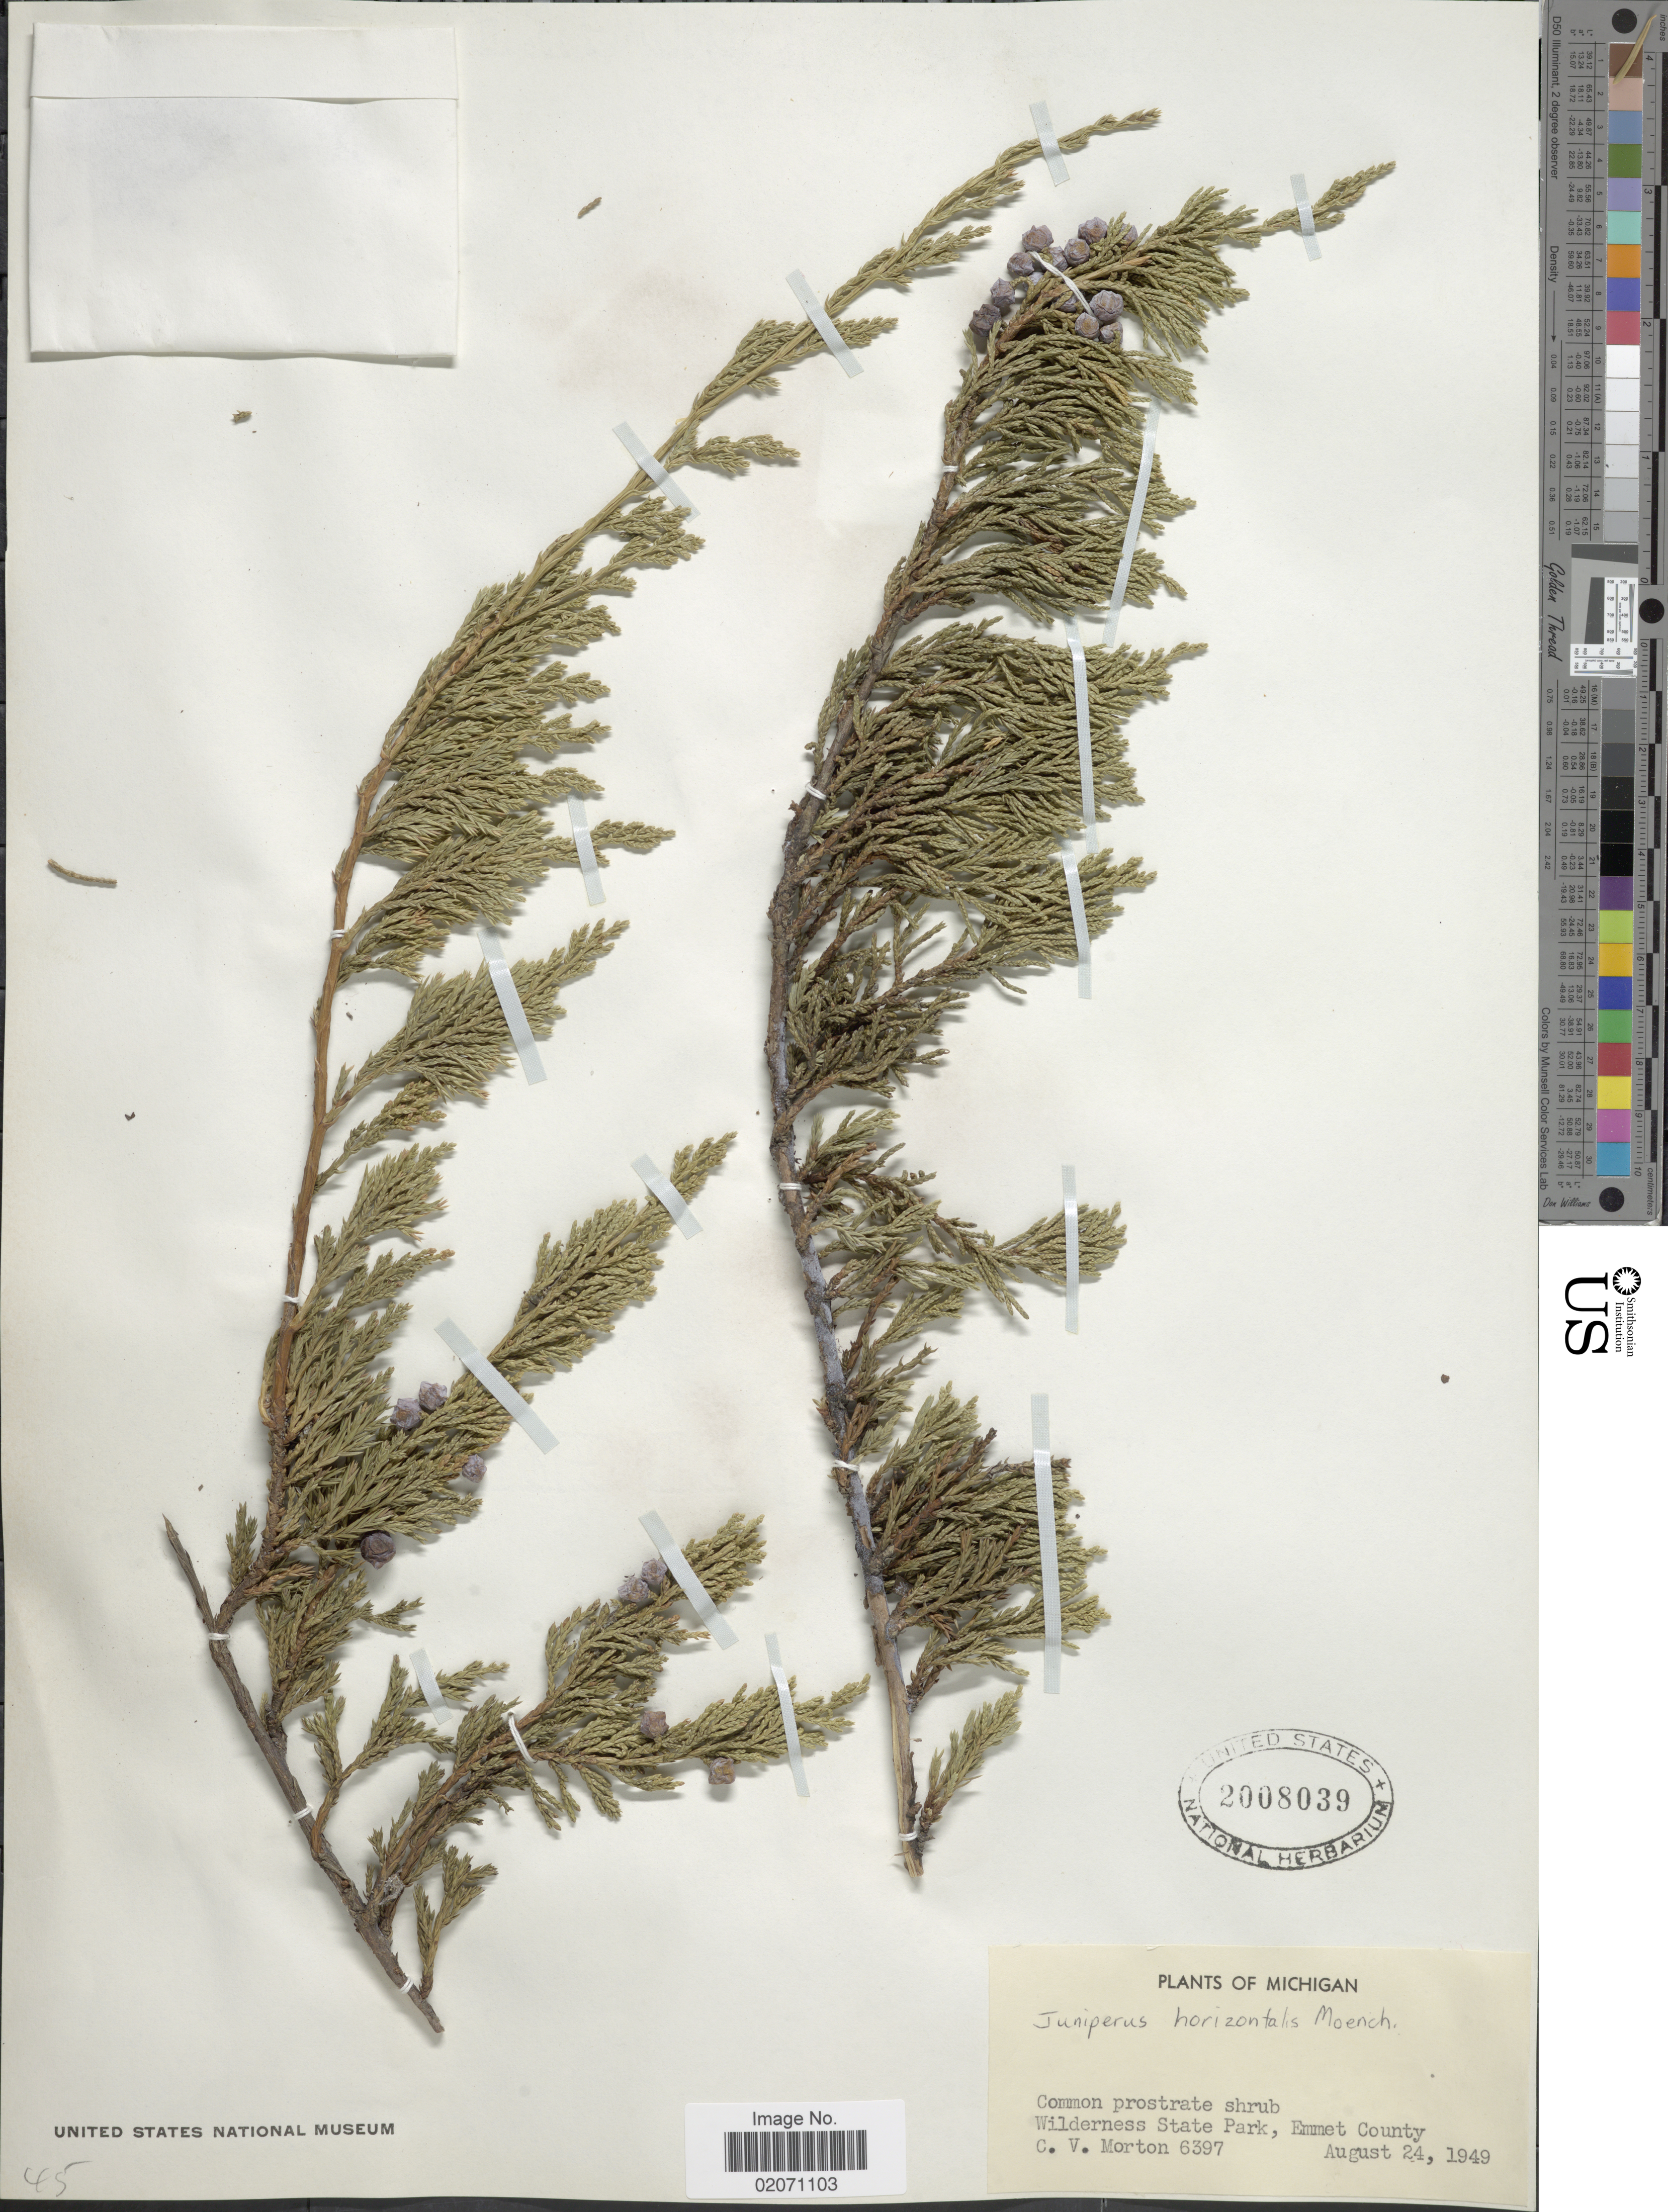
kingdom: Plantae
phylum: Tracheophyta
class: Pinopsida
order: Pinales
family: Cupressaceae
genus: Juniperus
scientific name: Juniperus horizontalis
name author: Moench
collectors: C. V. Morton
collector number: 6397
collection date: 1949-08-24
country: United States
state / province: Michigan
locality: Wilderness State Park, Emmet County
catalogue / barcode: US 2008039